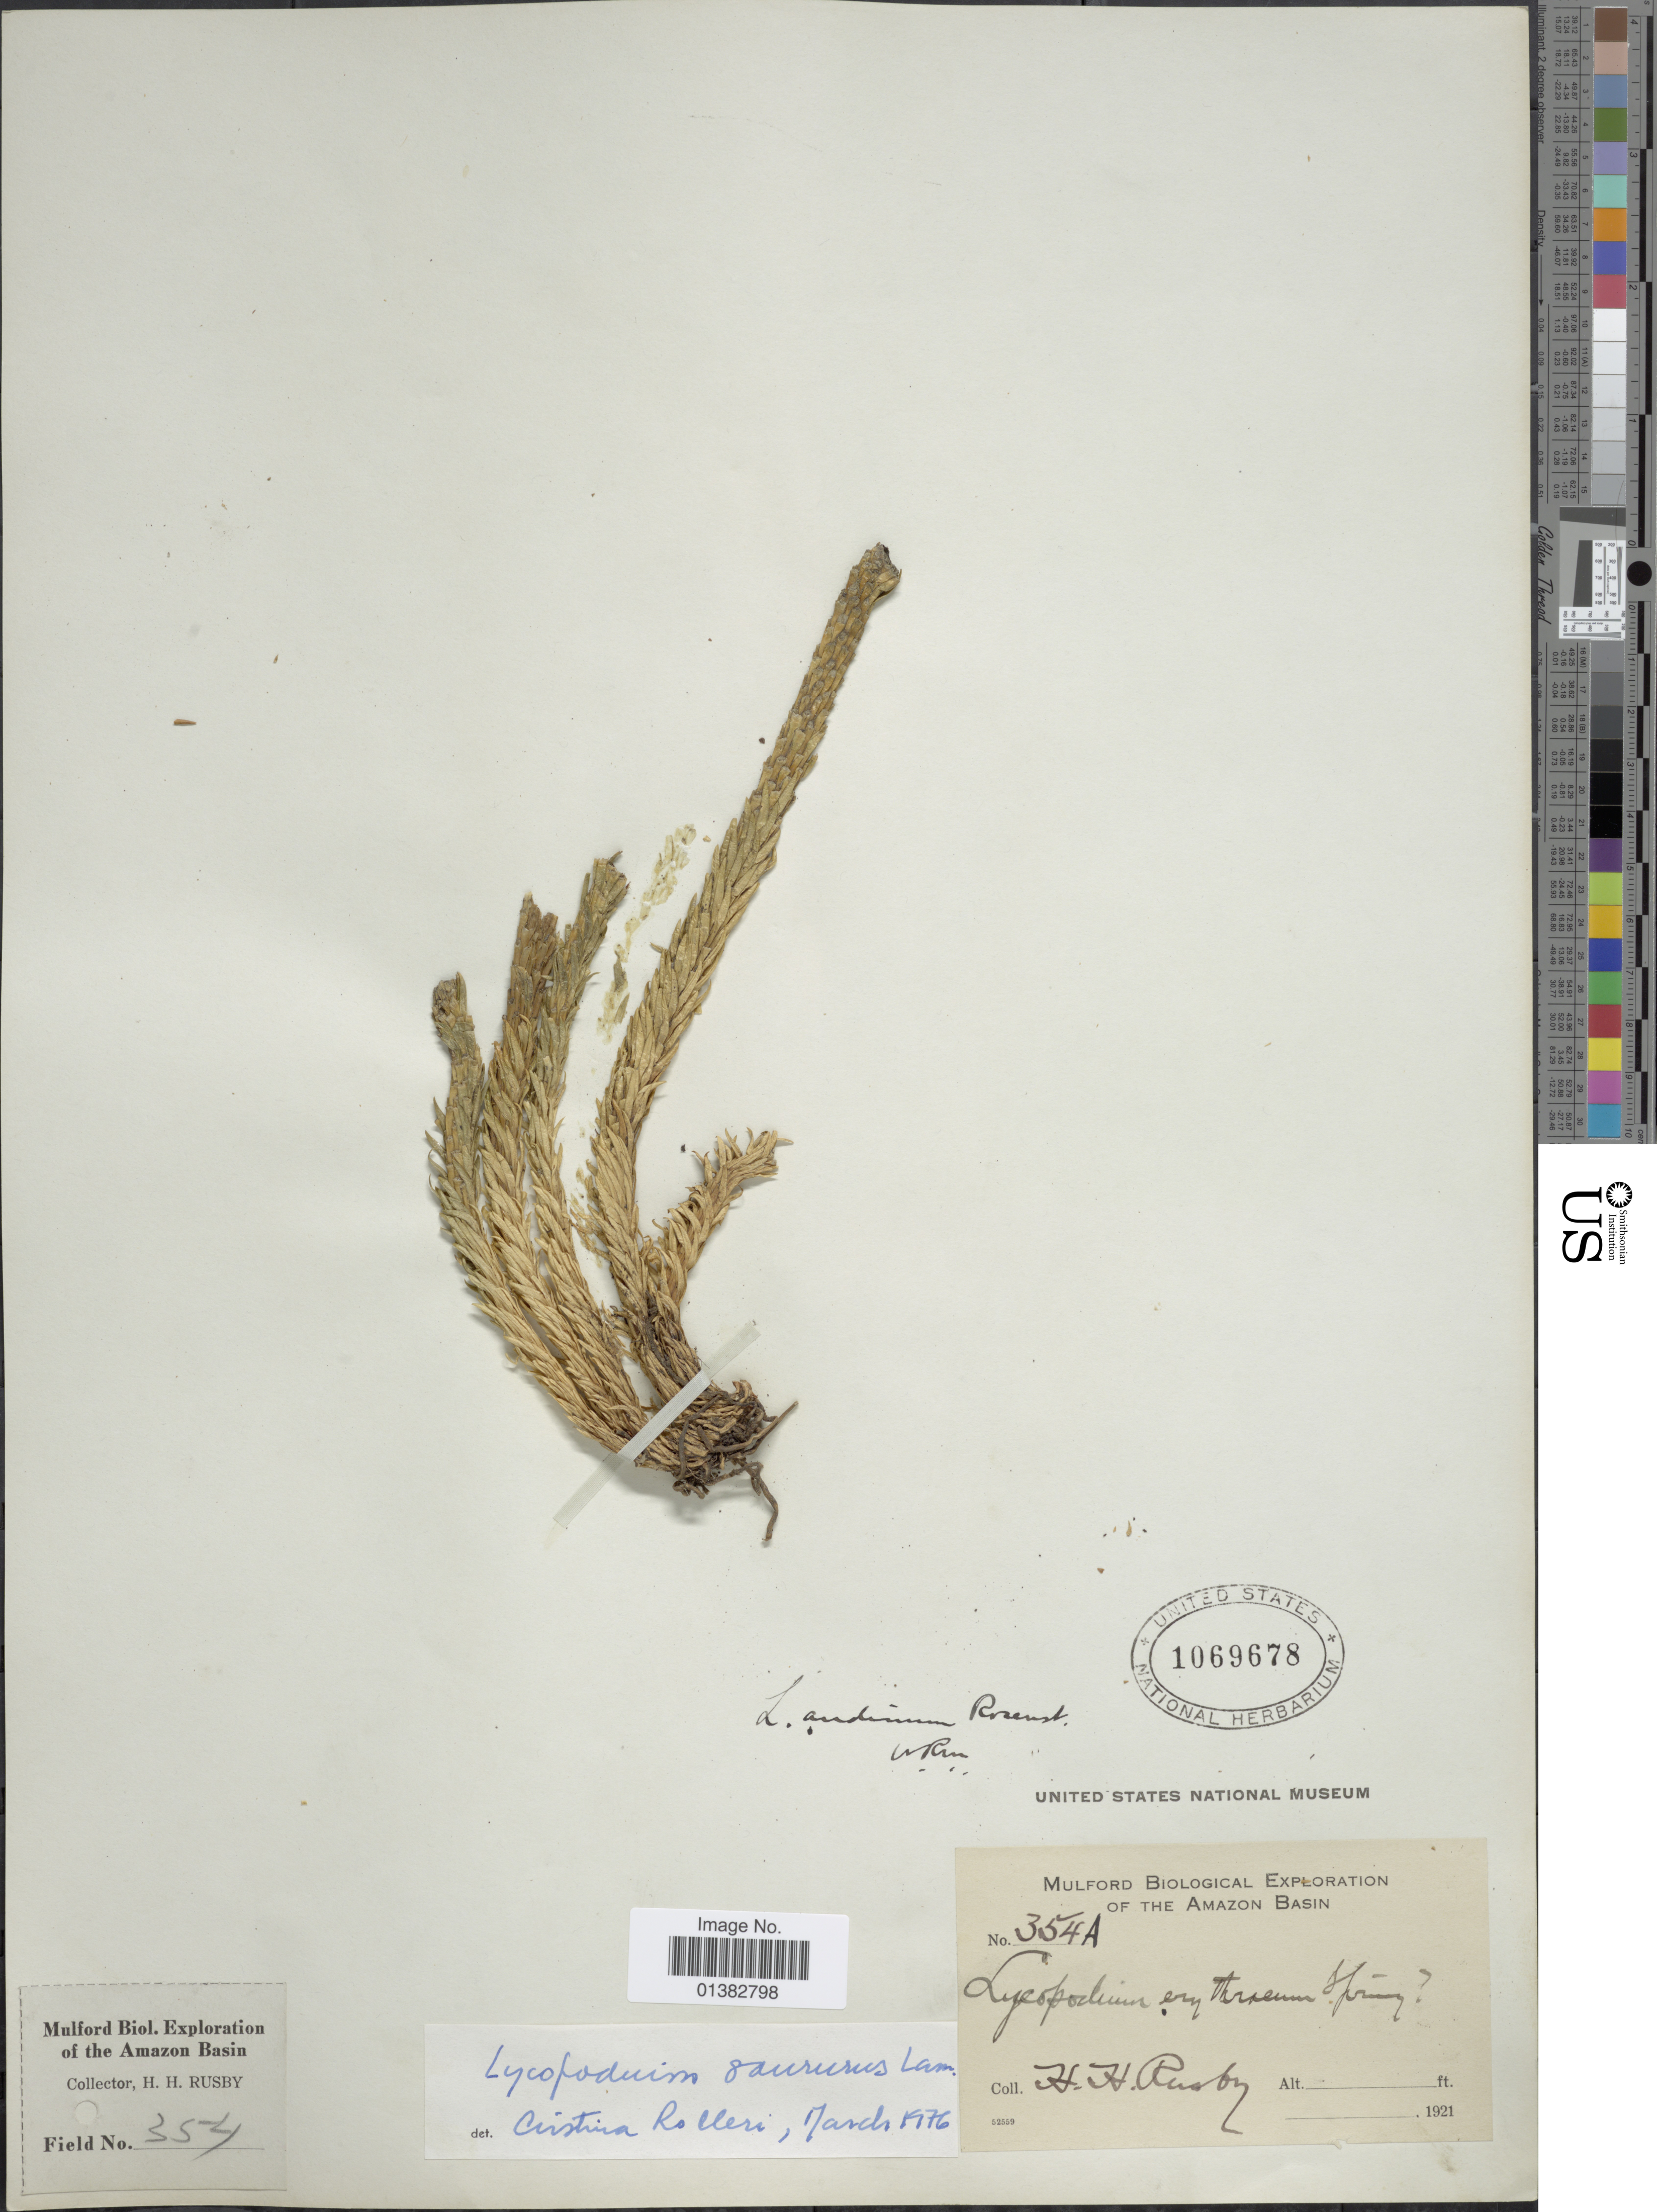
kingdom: Plantae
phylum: Tracheophyta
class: Lycopodiopsida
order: Lycopodiales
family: Lycopodiaceae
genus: Phlegmariurus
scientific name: Phlegmariurus saururus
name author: (Lam.) B. Øllg.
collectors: H. H. Rusby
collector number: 354A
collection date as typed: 1921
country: Bolivia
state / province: La Paz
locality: Amazon Basin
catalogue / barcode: US 1069678